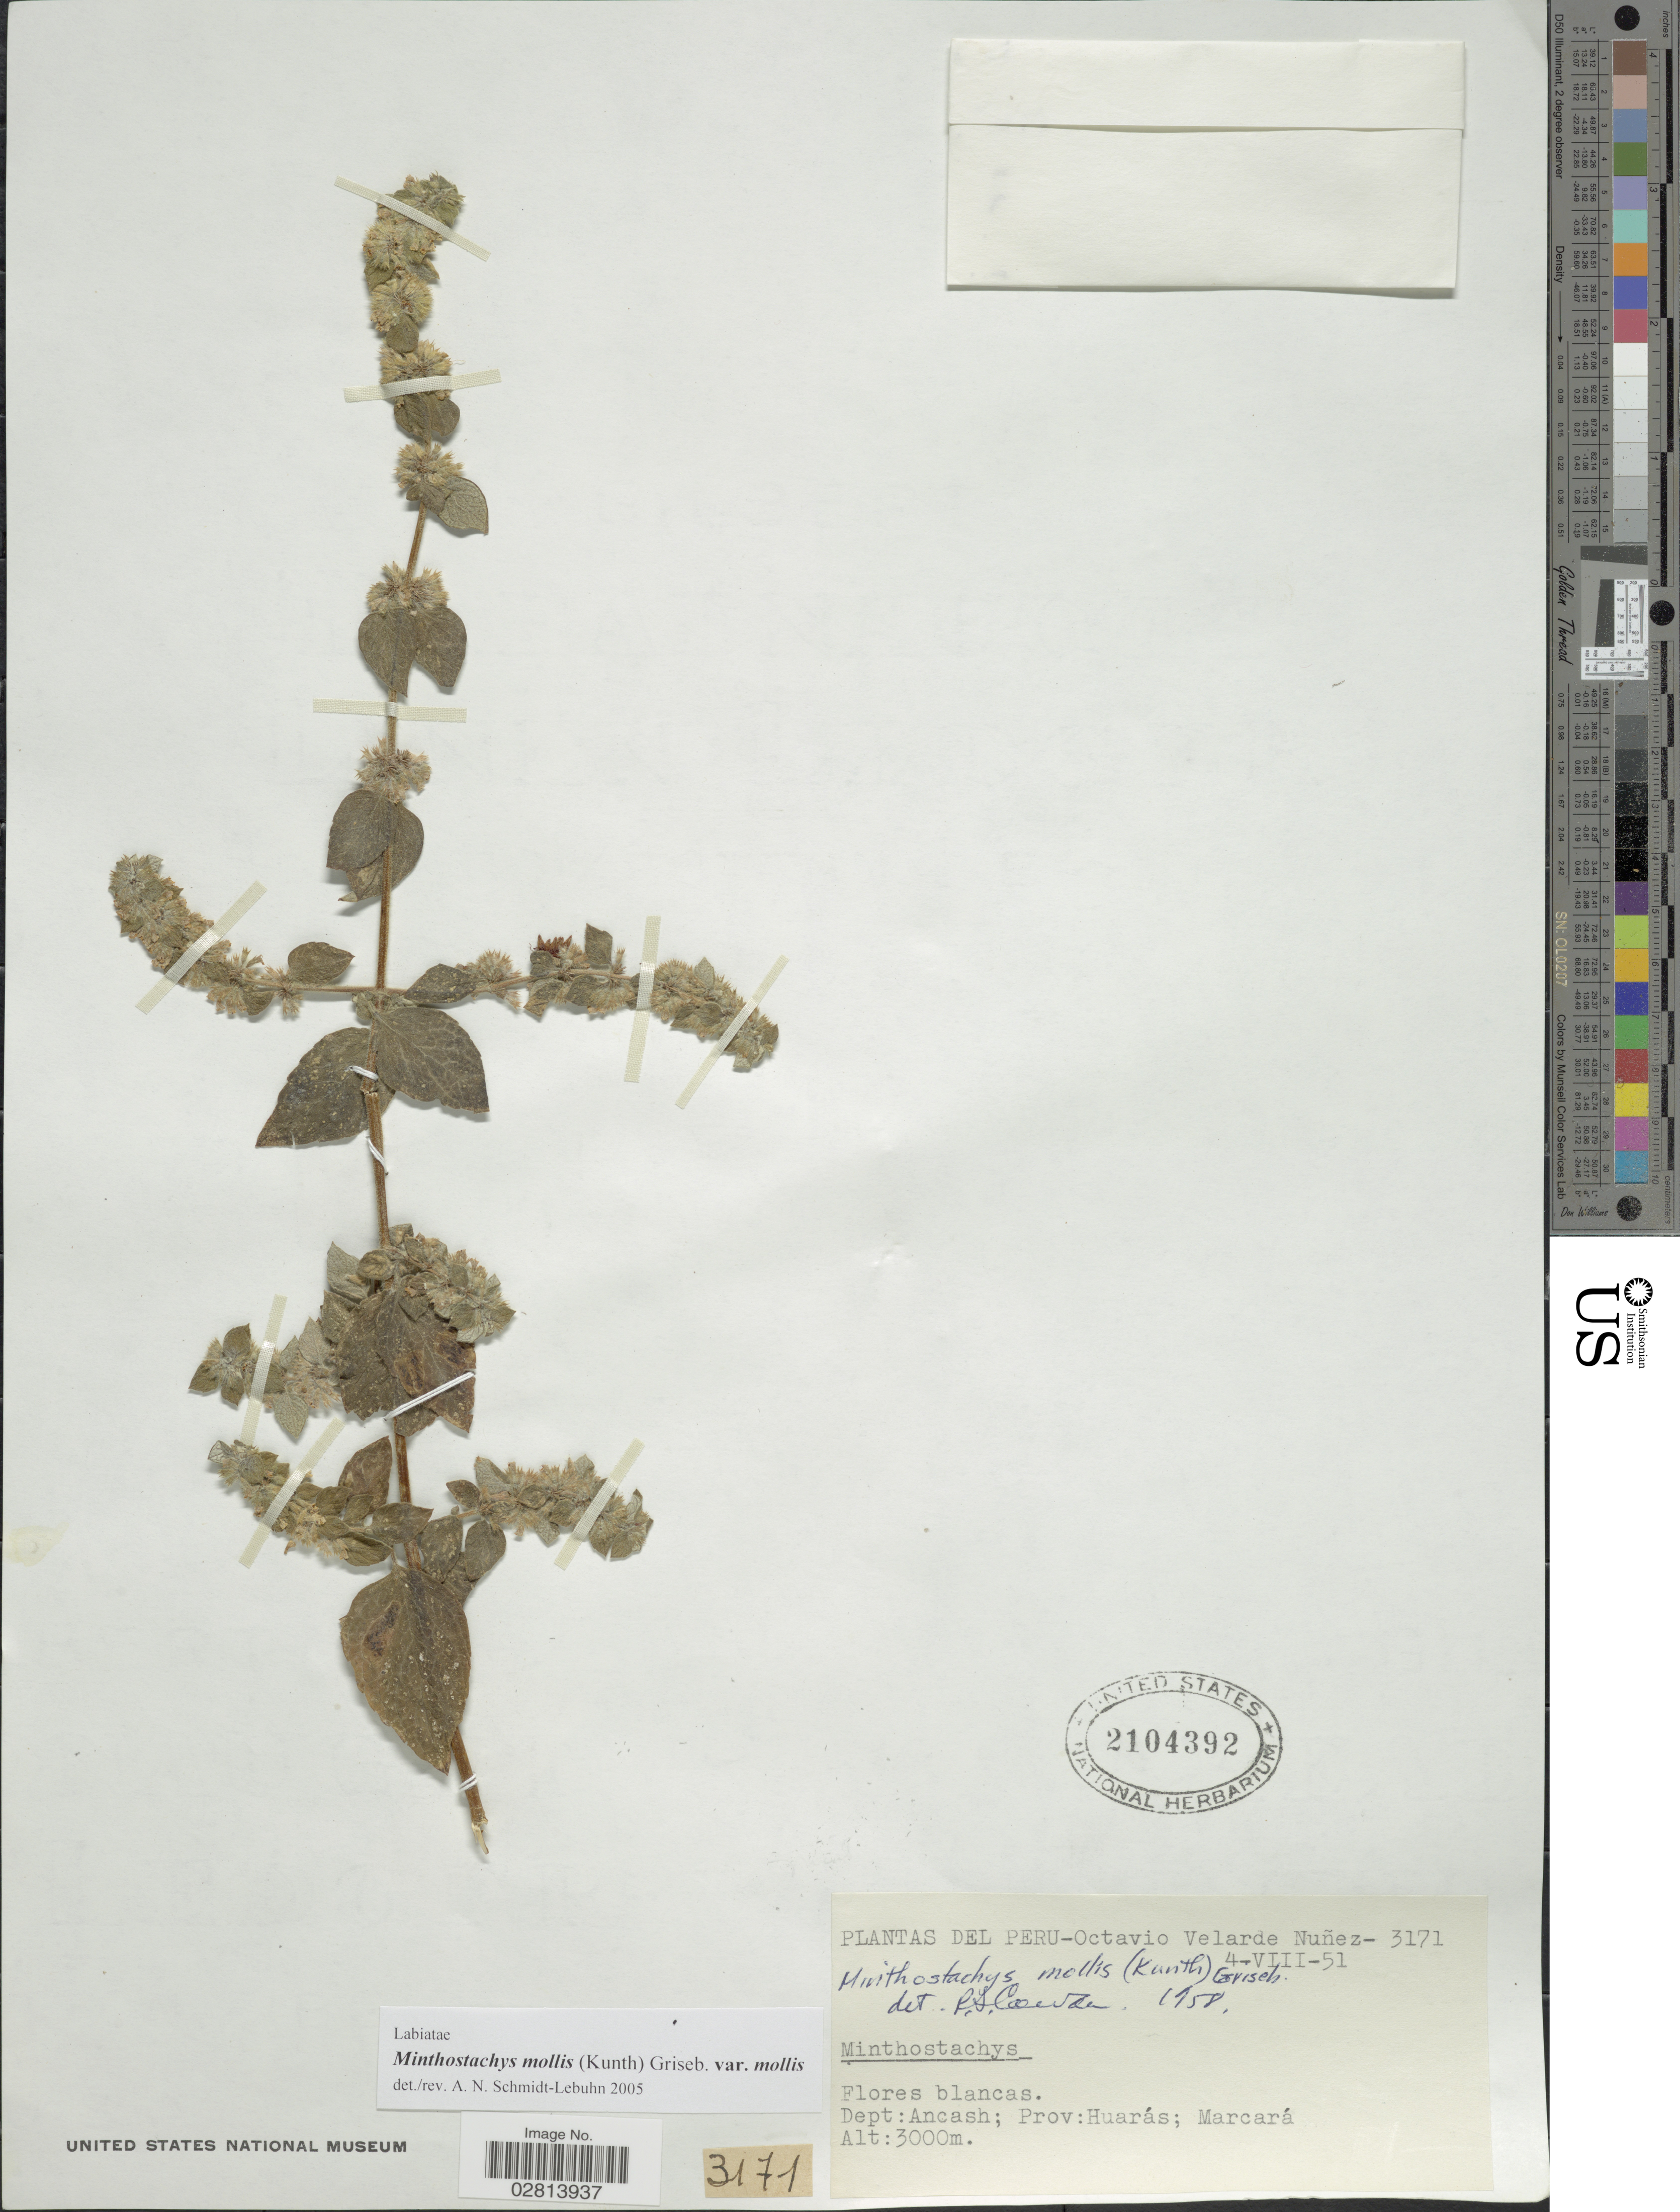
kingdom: Plantae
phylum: Tracheophyta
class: Magnoliopsida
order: Lamiales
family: Lamiaceae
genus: Minthostachys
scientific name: Minthostachys mollis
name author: (Kunth) Griseb.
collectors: O. Nuñez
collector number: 3171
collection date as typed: Transcribed d/m/y: 4/8/51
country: Peru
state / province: Ancash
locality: Dept: Ancash, Prov: Huarás; Marcará.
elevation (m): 3000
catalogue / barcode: US 2104392